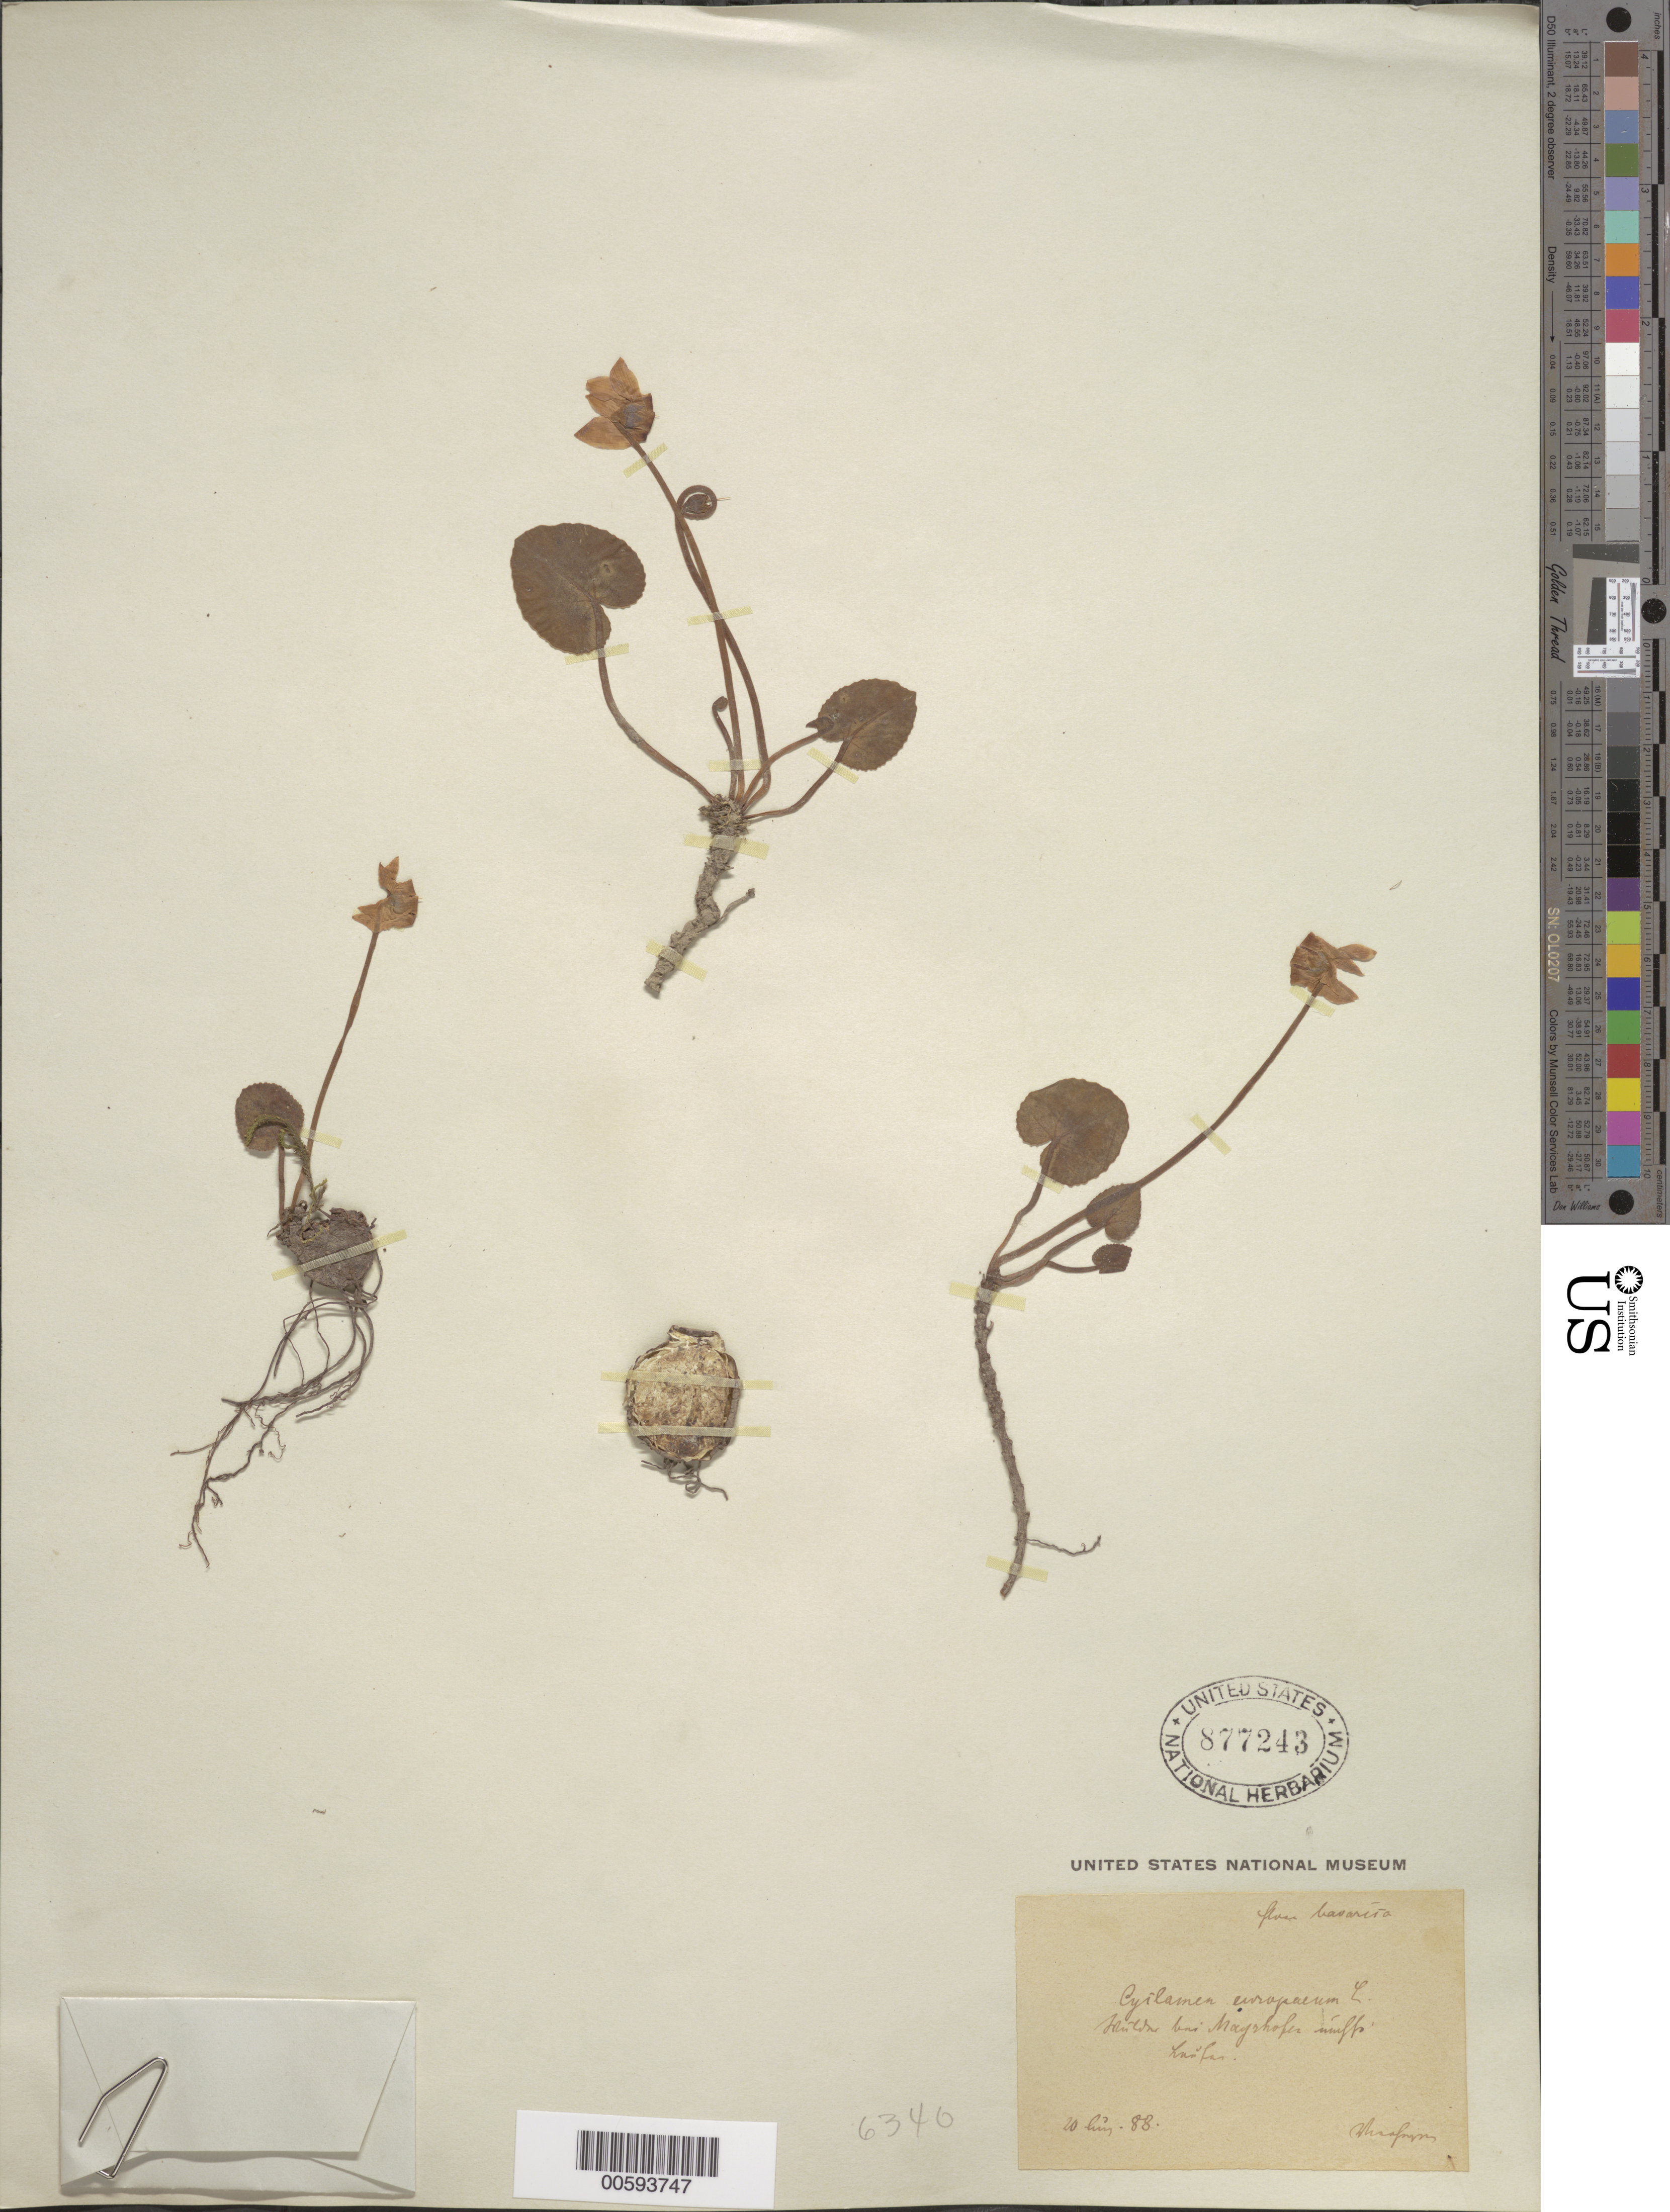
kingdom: Plantae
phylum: Tracheophyta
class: Magnoliopsida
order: Ericales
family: Primulaceae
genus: Cyclamen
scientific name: Cyclamen europaeum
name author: L.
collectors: F. Vierhapper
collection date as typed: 26 Aug 1888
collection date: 1888-08-26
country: Austria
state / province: Tirol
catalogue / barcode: US 877243